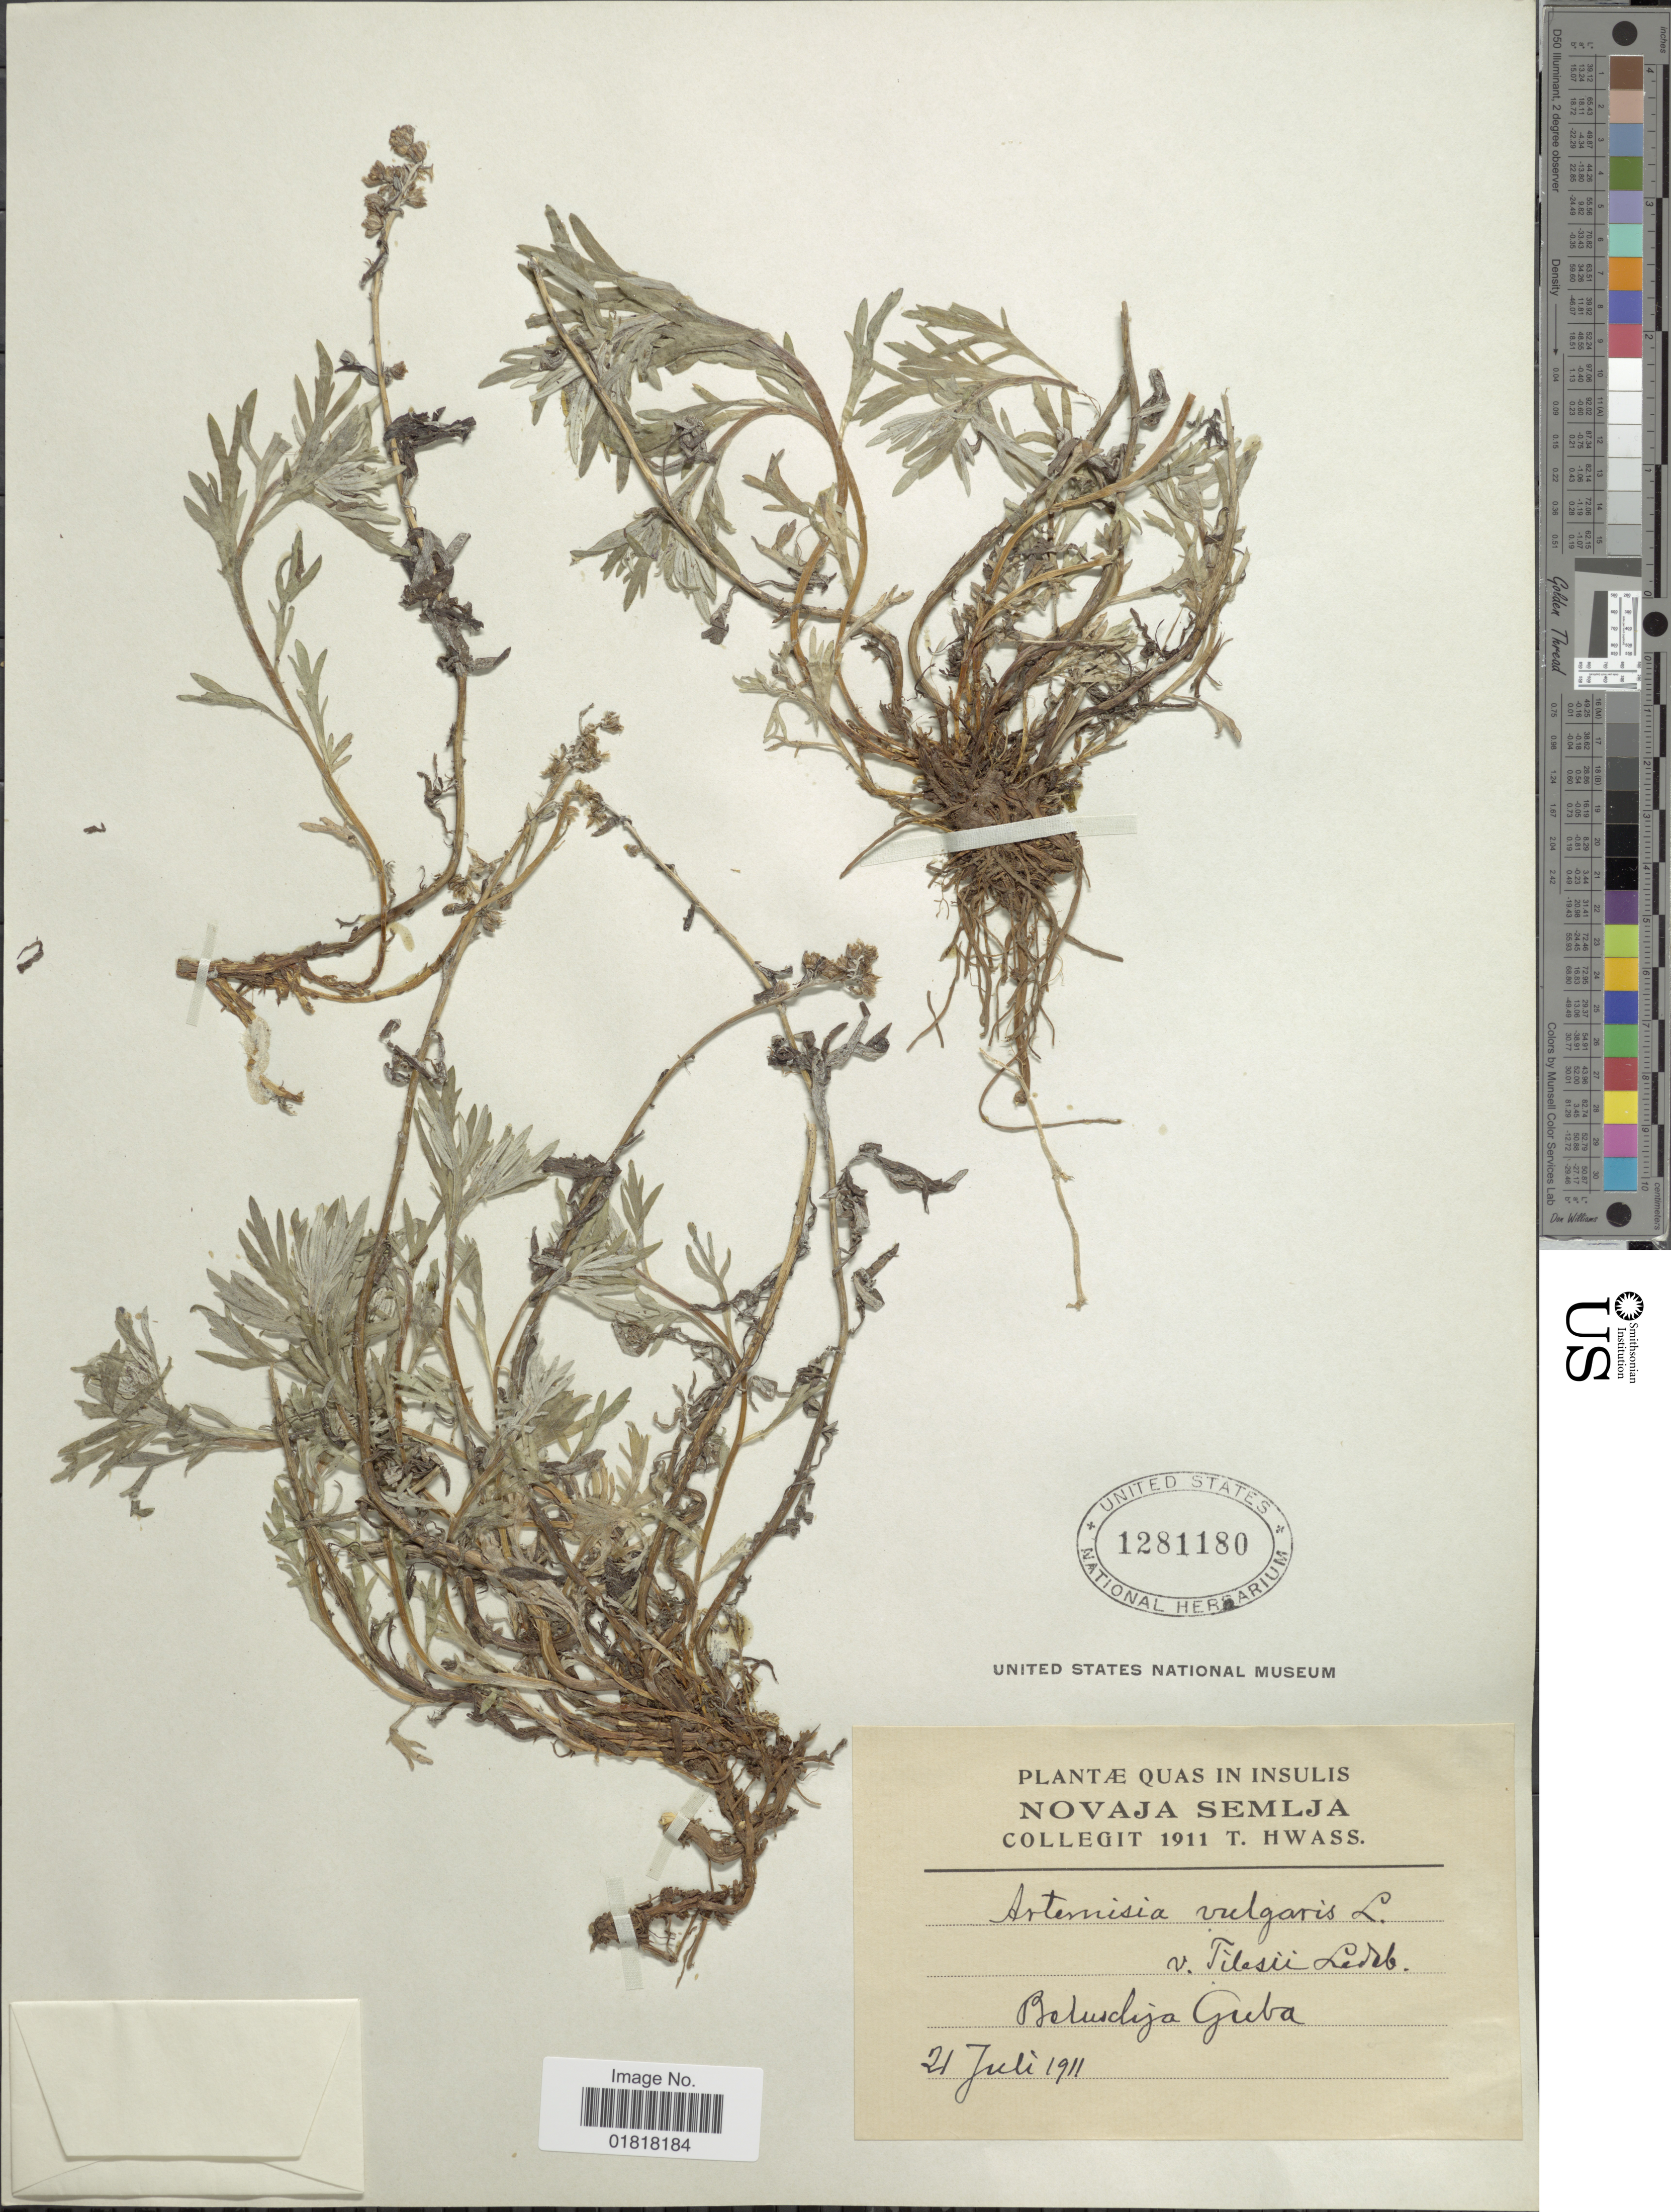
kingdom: Plantae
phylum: Tracheophyta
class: Magnoliopsida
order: Asterales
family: Asteraceae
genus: Artemisia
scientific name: Artemisia vulgaris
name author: L.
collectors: T. Hwass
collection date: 1911-07-21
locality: Quas in Insulis, Nobaja Semlja, Beluschija Guba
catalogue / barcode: US 1281180